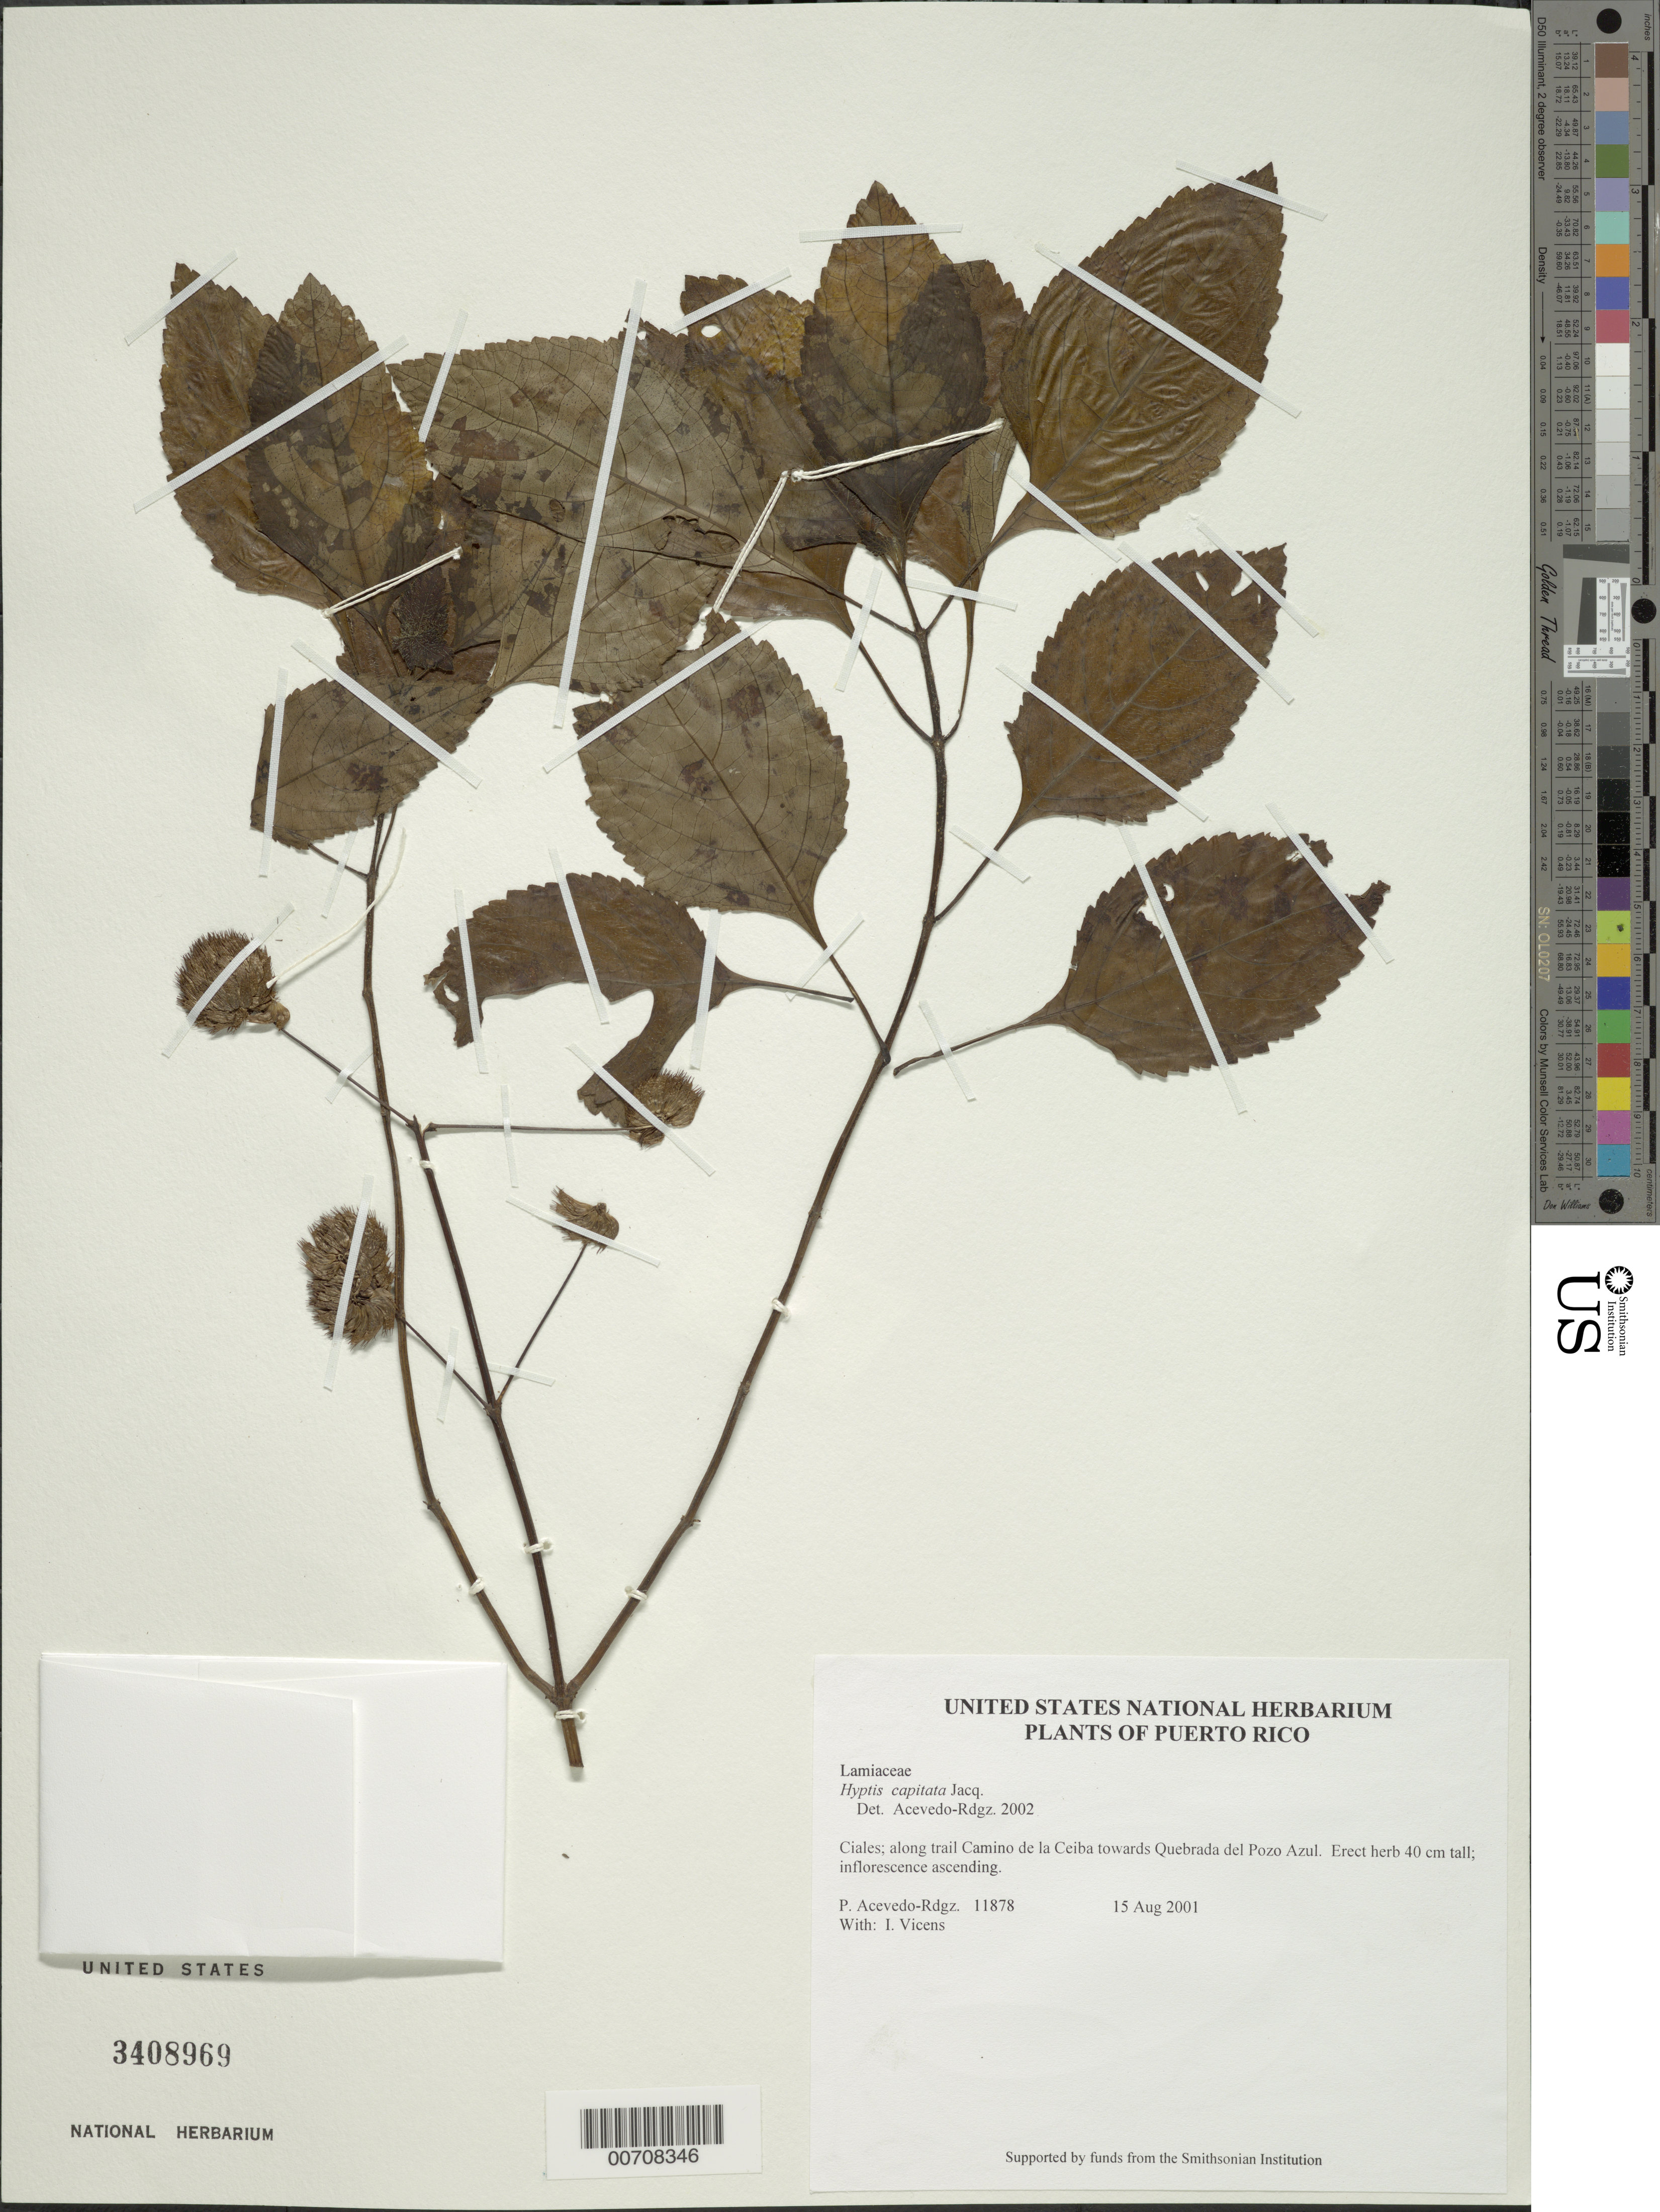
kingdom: Plantae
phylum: Tracheophyta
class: Magnoliopsida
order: Lamiales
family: Lamiaceae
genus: Hyptis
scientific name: Hyptis capitata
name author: Jacq.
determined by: Acevedo-Rodríguez, P., (BOT), Smithsonian Institution - National Museum of Natural History (UNITED STATES)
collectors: P. Acevedo-Rodr. & I. Vicens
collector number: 11878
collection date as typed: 15 Aug 2001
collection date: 2001-08-15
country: Puerto Rico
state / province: Ciales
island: Puerto Rico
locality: Ciales; along trail Camino de la Ceiba towards Quebrada del Pozo Azul.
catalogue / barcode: US 3408969